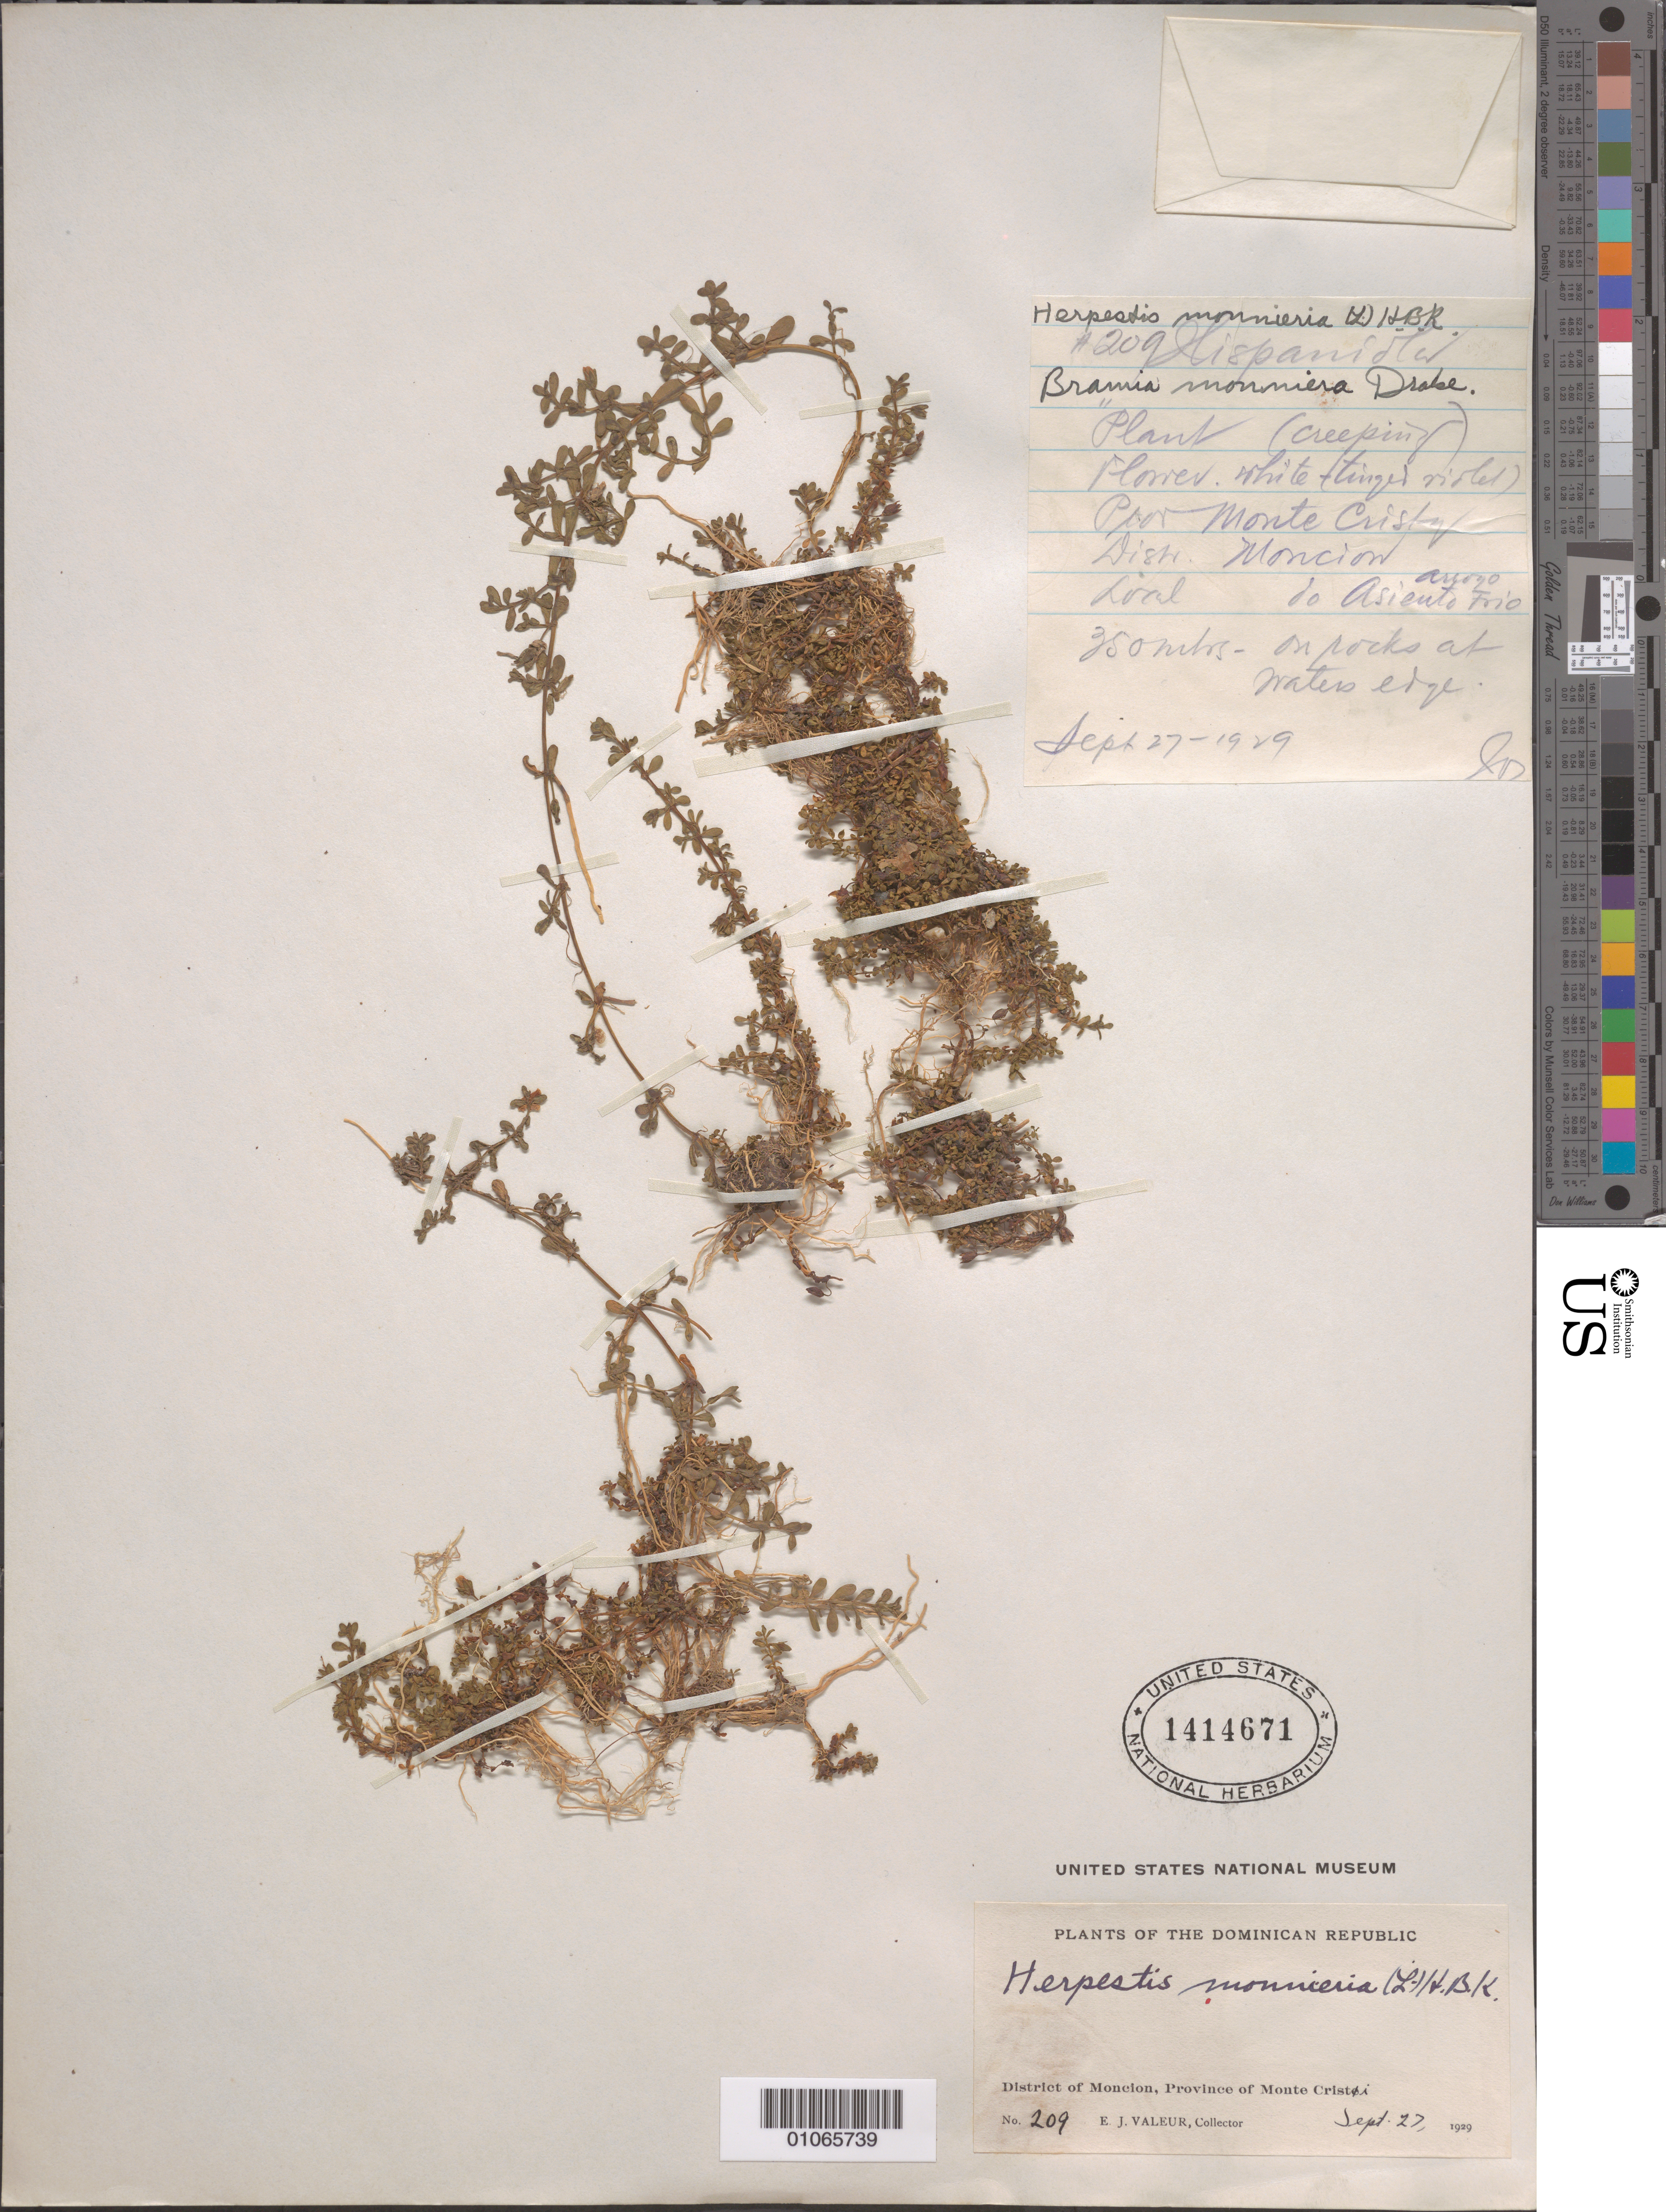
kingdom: Plantae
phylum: Tracheophyta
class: Magnoliopsida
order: Lamiales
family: Plantaginaceae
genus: Bacopa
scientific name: Bacopa monnieri var. micromonnieria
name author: (Griseb.) Pennell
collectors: E. Valeur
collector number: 209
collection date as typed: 27 Sep 1929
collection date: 1929-09-27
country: Dominican Republic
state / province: Santiago Rodríguez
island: Hispaniola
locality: District of Moncion, province of Montecristi.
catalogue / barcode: US 1414671